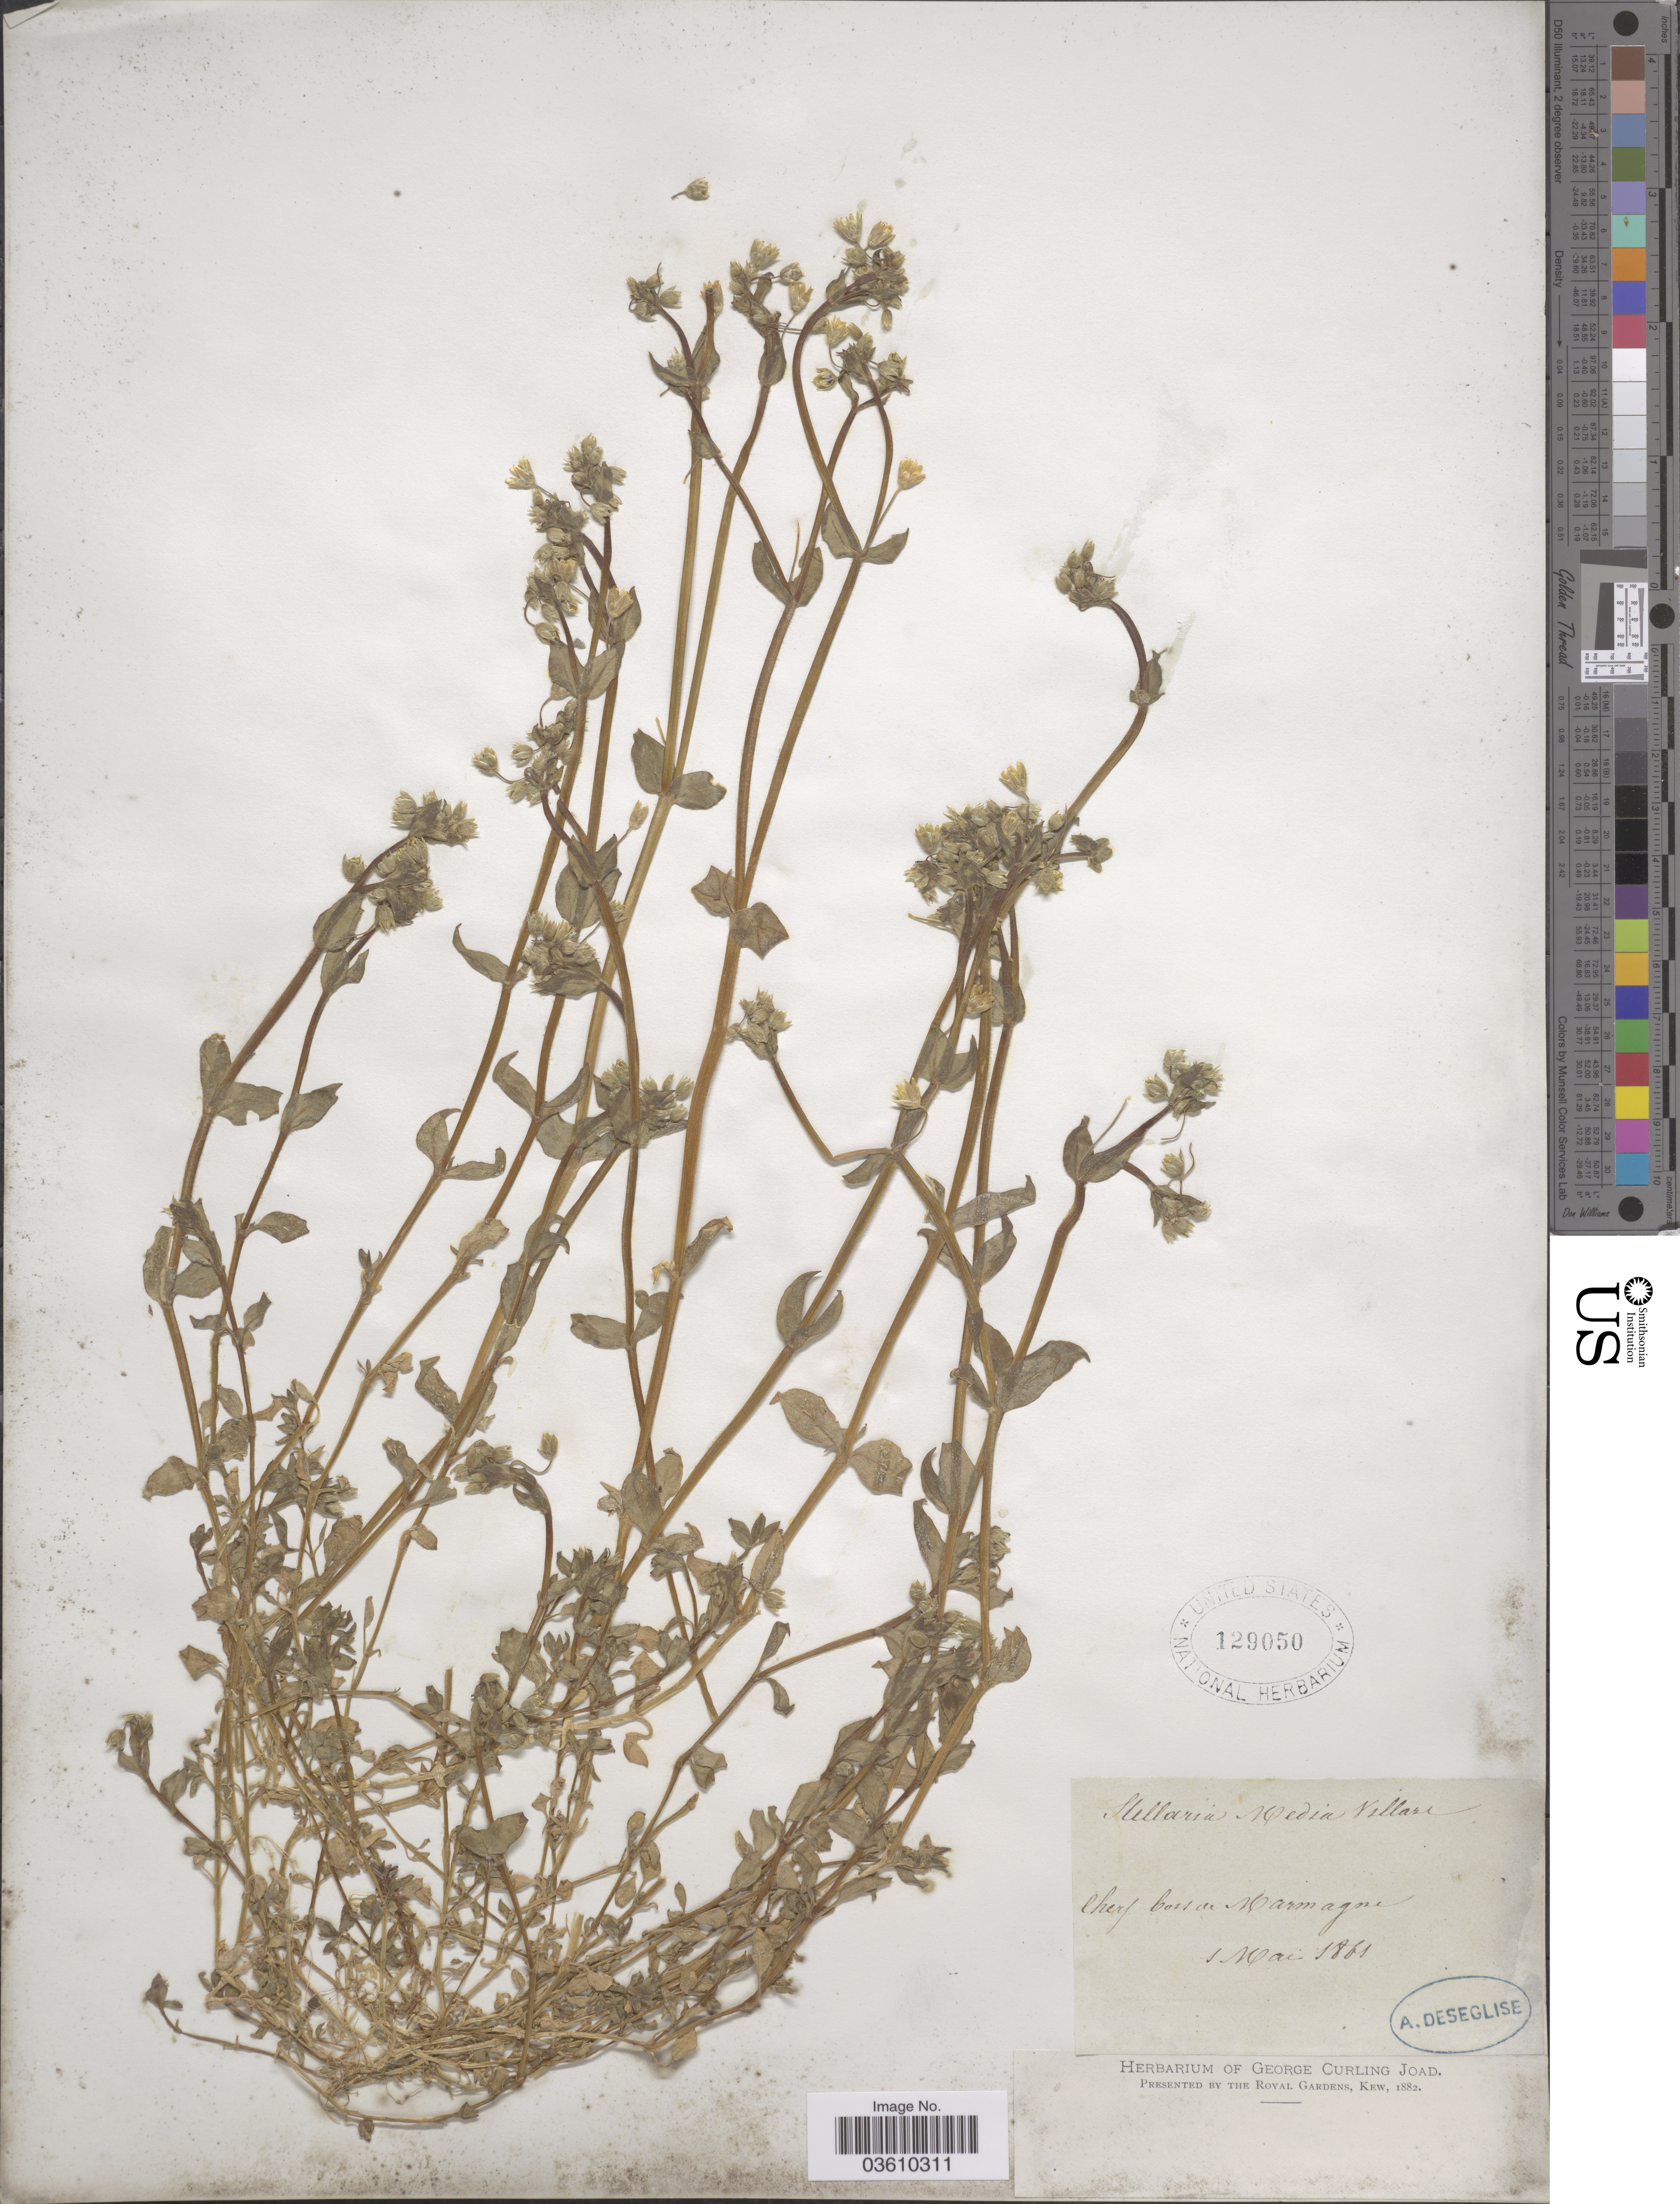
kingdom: Plantae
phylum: Tracheophyta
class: Magnoliopsida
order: Caryophyllales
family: Caryophyllaceae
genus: Stellaria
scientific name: Stellaria media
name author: (L.) Vill.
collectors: A. Deseglise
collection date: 1861-05-01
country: France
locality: Cherf [interpreted] bois de Marmagne.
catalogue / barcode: US 129050